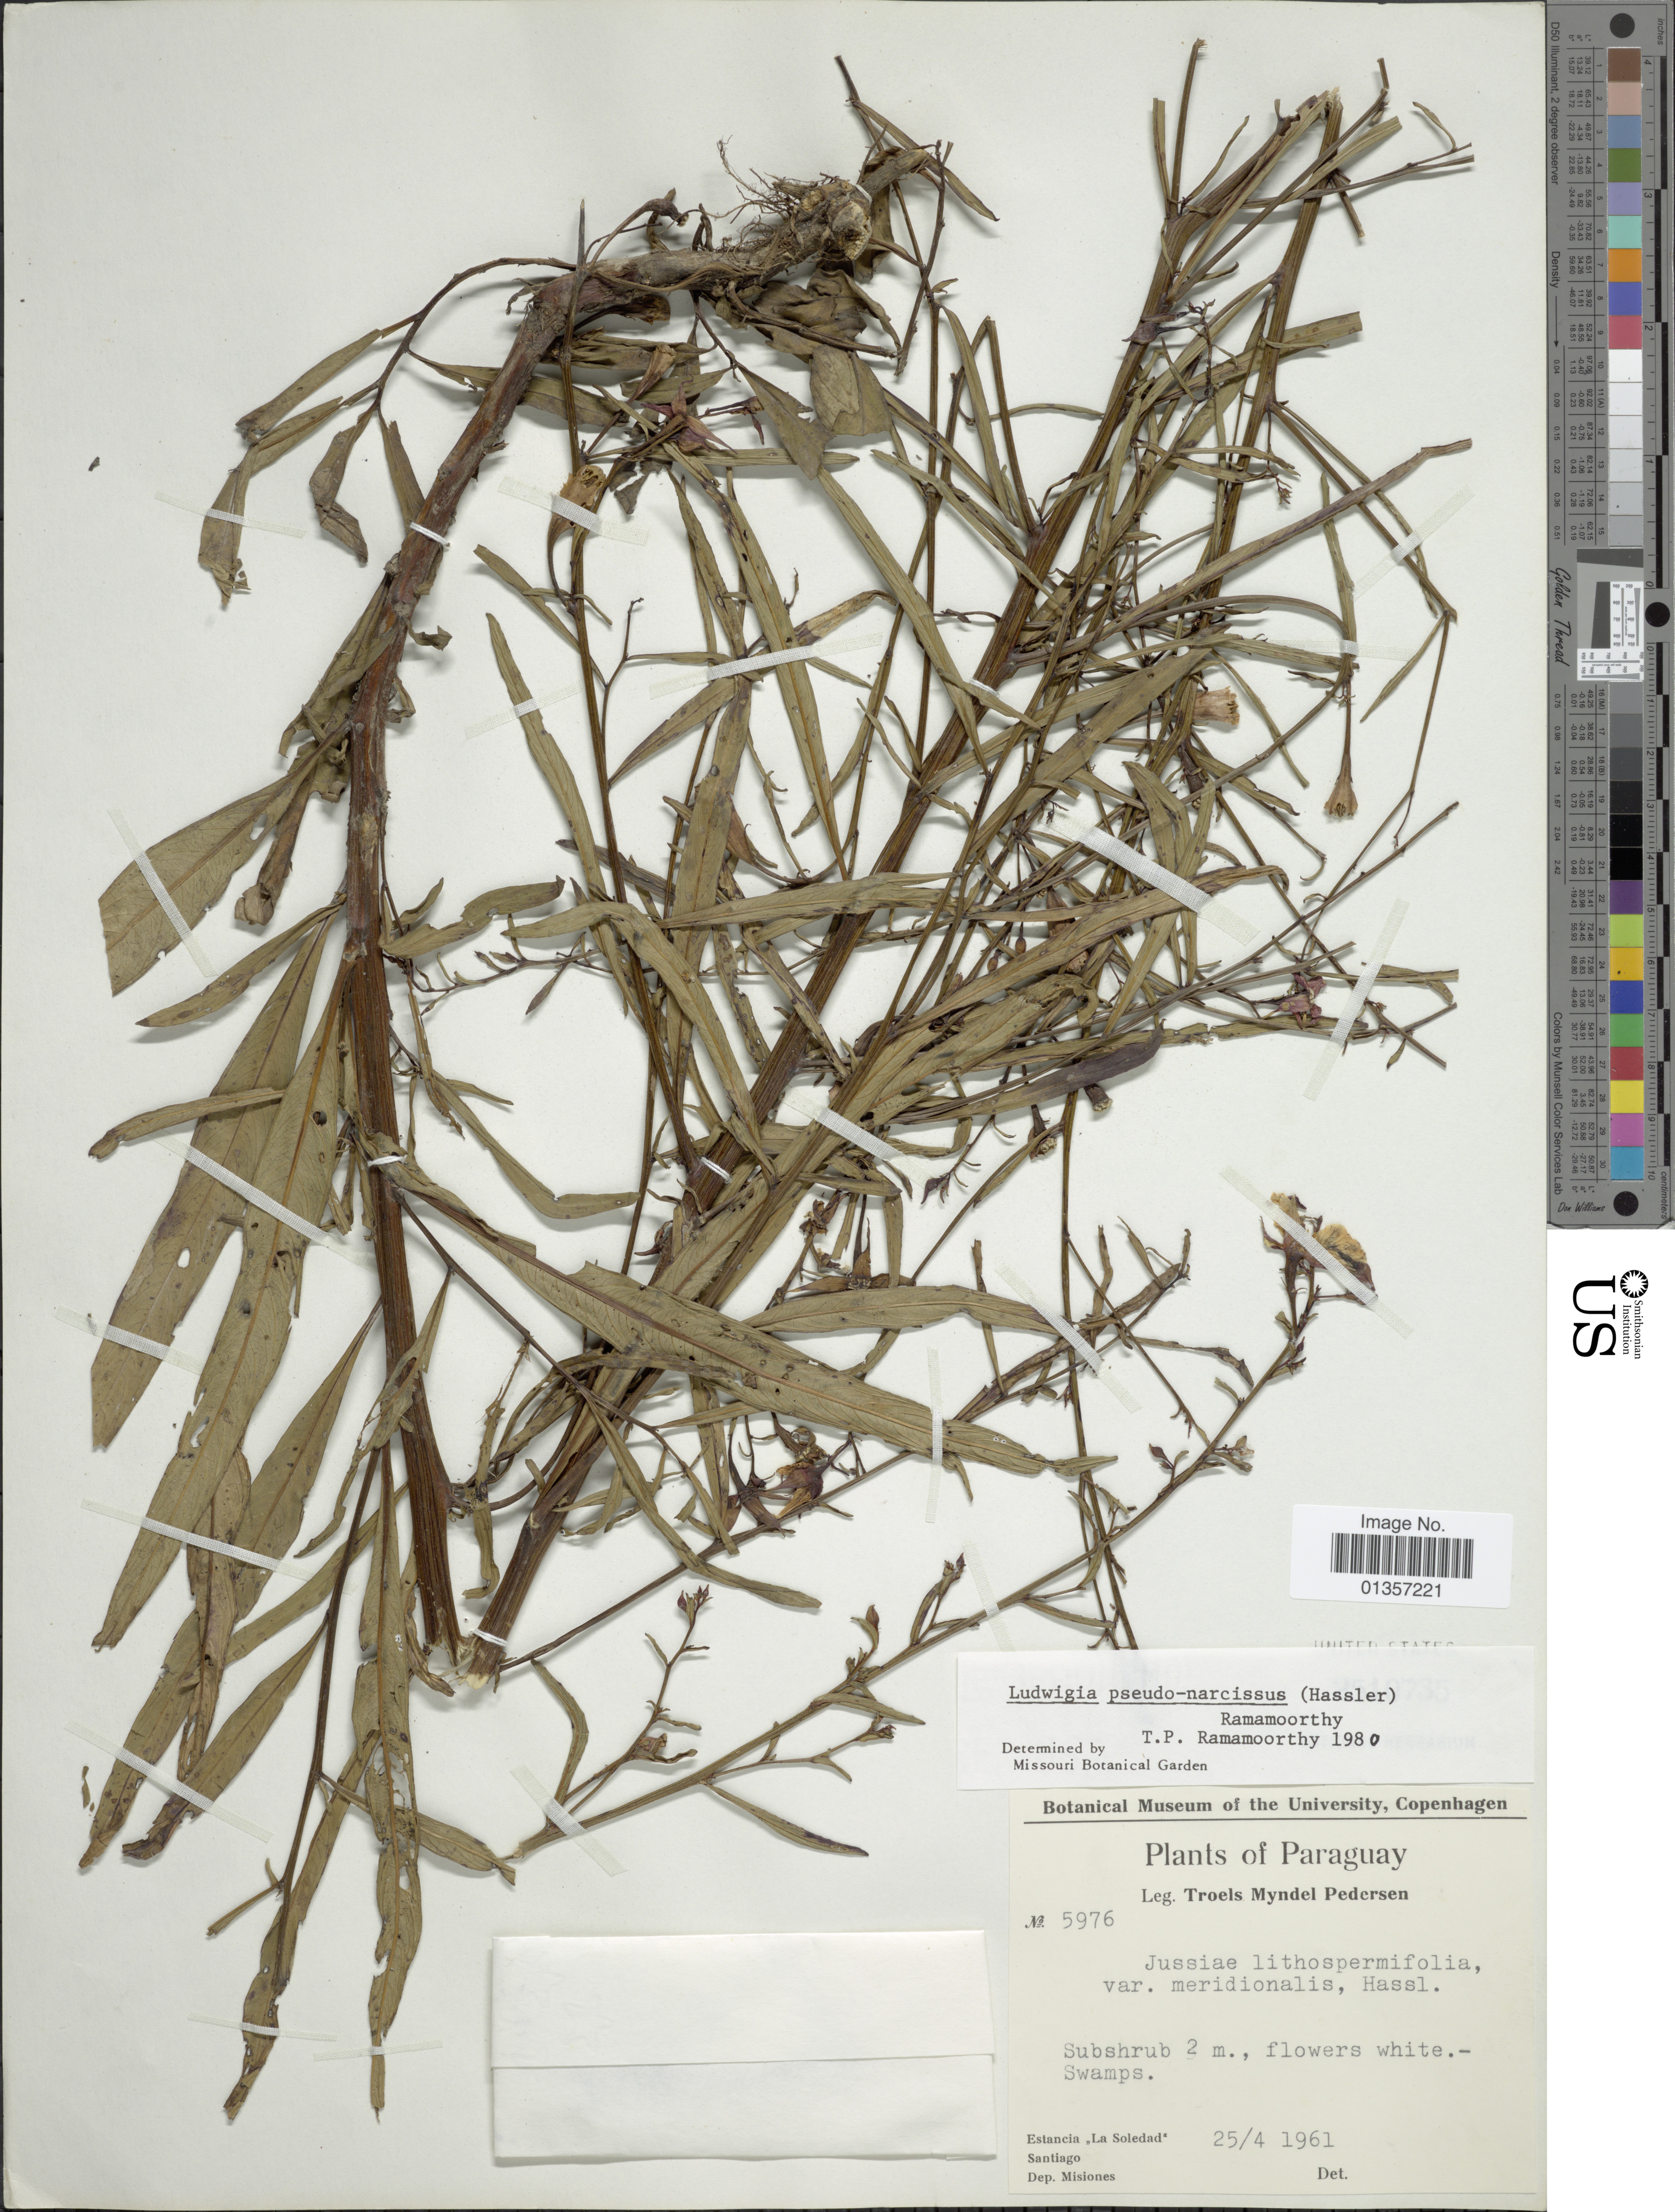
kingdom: Plantae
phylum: Tracheophyta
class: Magnoliopsida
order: Myrtales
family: Onagraceae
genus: Ludwigia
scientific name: Ludwigia pseudonarcissus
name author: (Chodat & Hassl.) Ramamoorthy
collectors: T. Pederson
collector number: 5976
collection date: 1961-04-25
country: Paraguay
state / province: Misiones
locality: Estancia "La Soledad", Santiago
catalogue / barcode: US 2510735